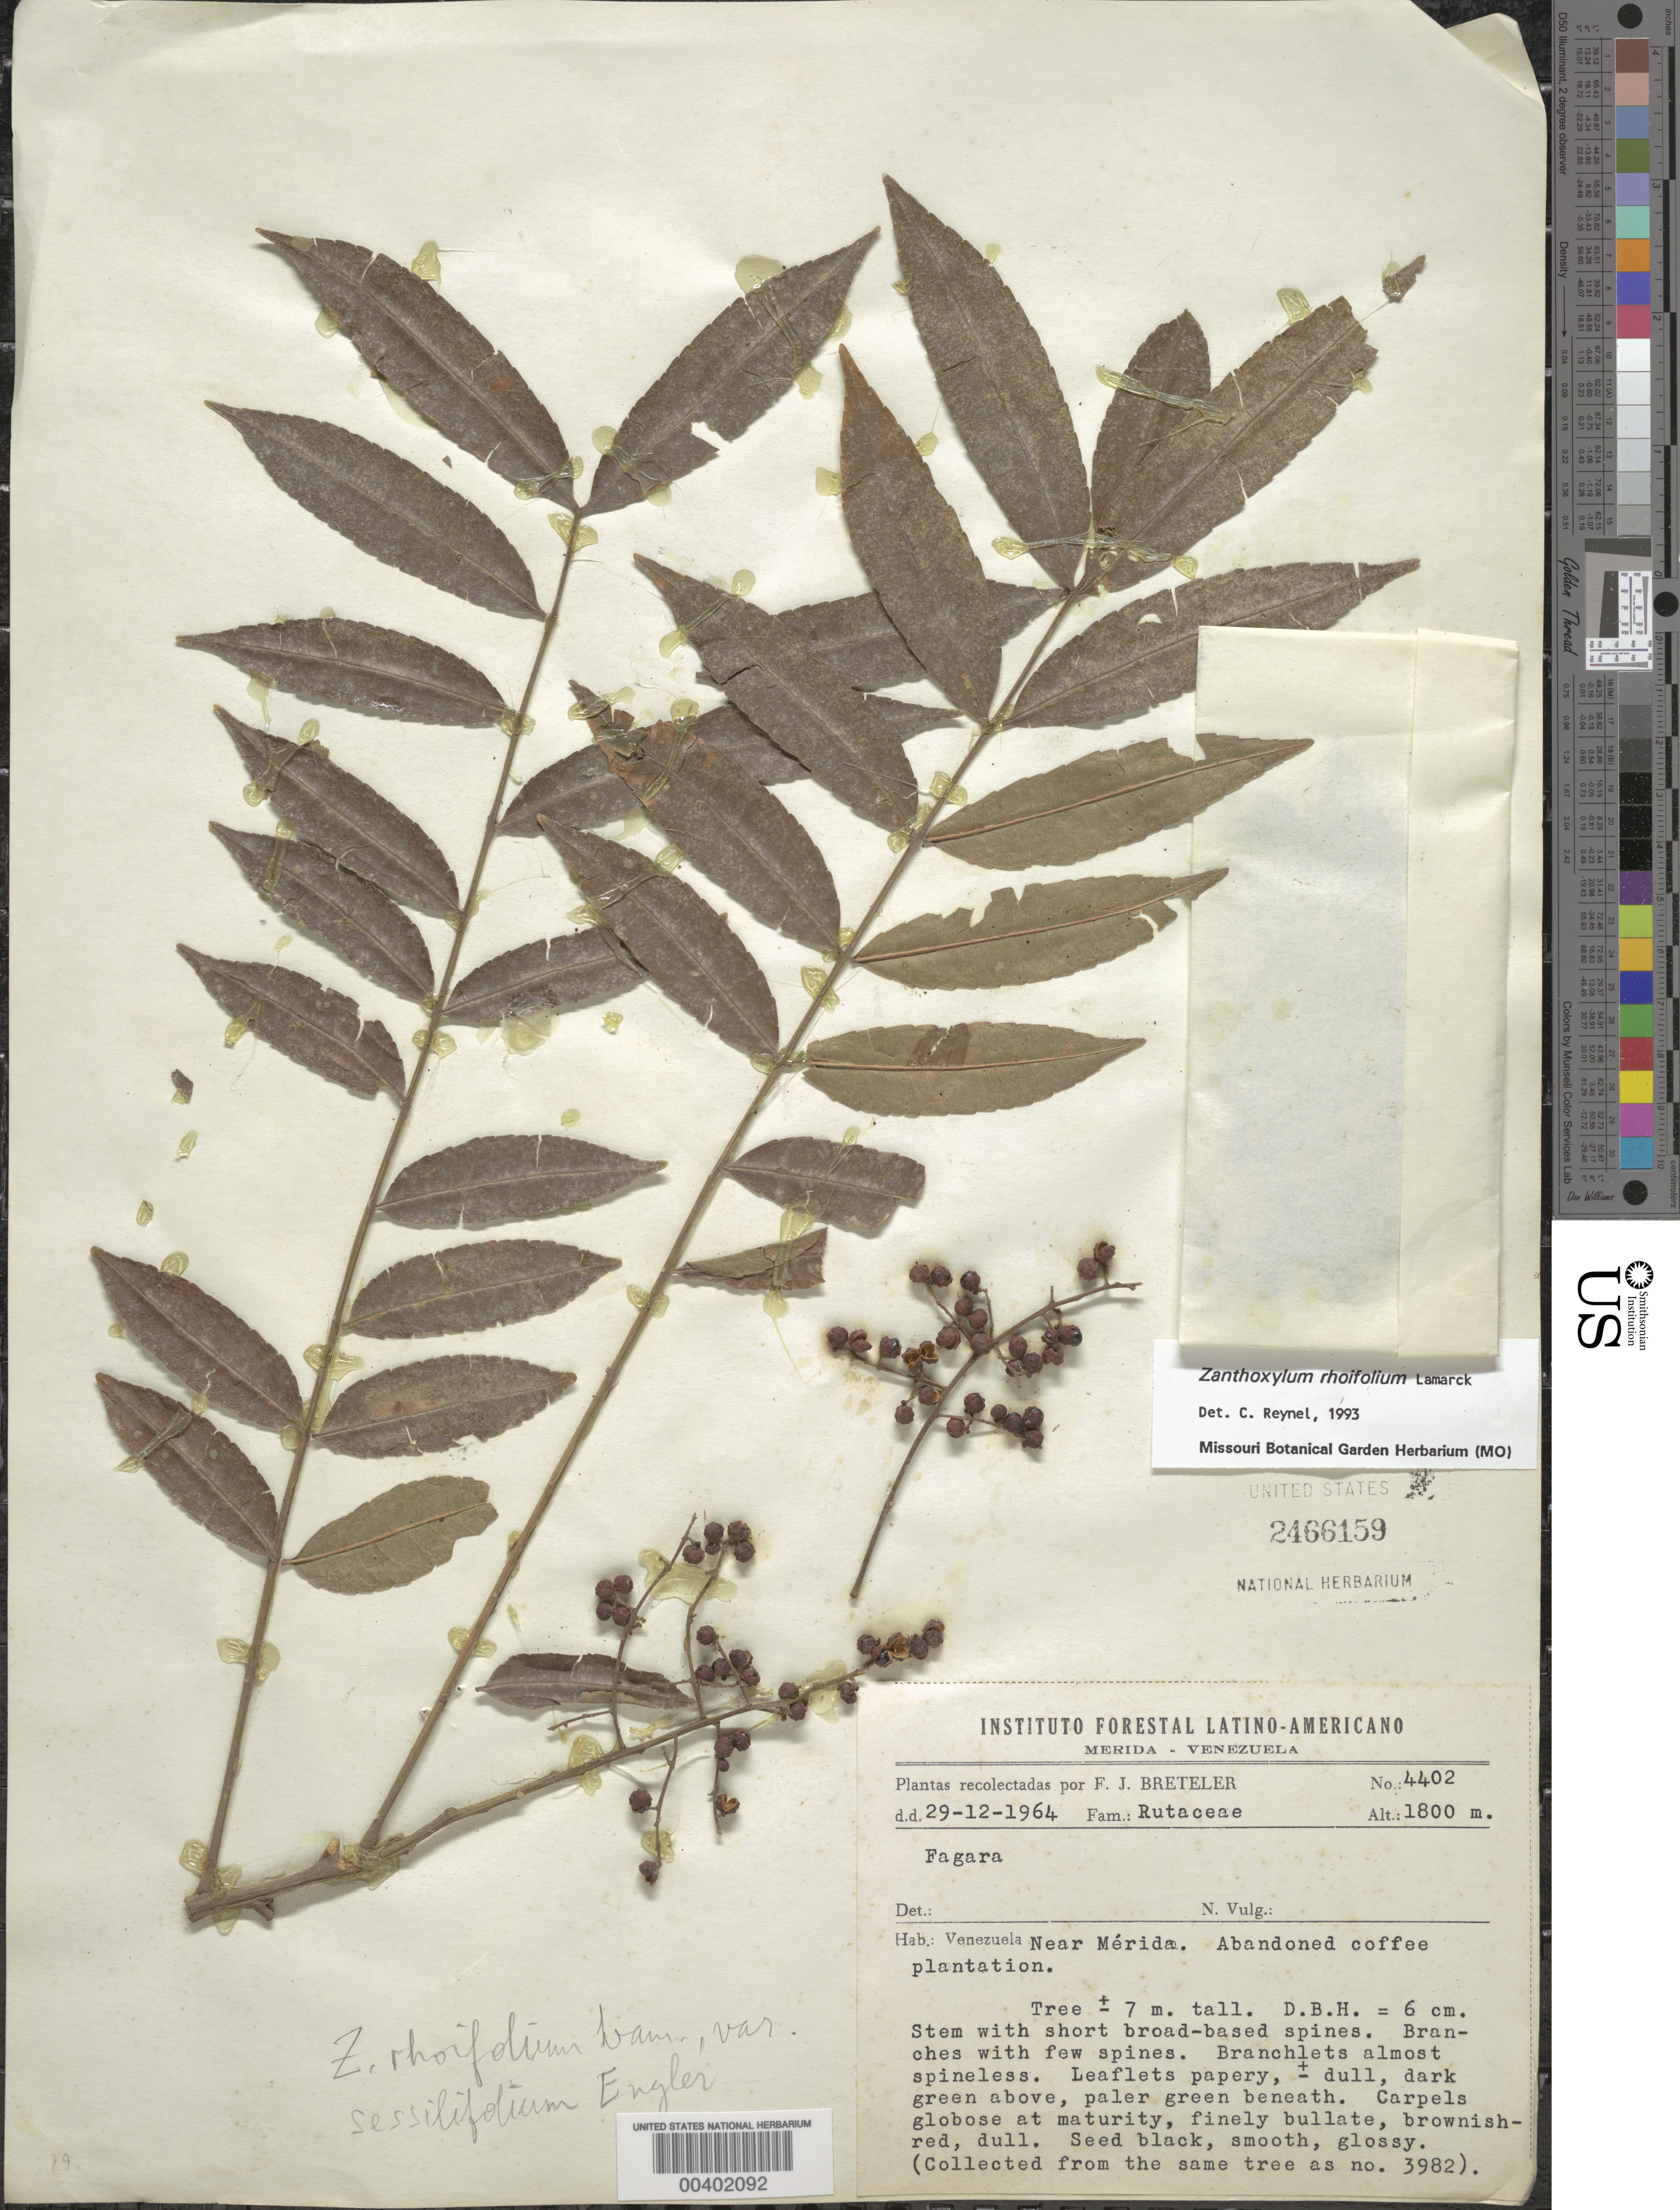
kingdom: Plantae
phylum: Tracheophyta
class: Magnoliopsida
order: Sapindales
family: Rutaceae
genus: Zanthoxylum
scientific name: Zanthoxylum rhoifolium var. sessilifolium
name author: Lam.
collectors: F. J. Breteler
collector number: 4402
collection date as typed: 29 Dec 1964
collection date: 1964-12-29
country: Venezuela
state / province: Mérida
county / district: Libertador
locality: Mérida Merida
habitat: Edge of abandoned coffee plantation.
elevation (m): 1800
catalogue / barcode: US 2466159